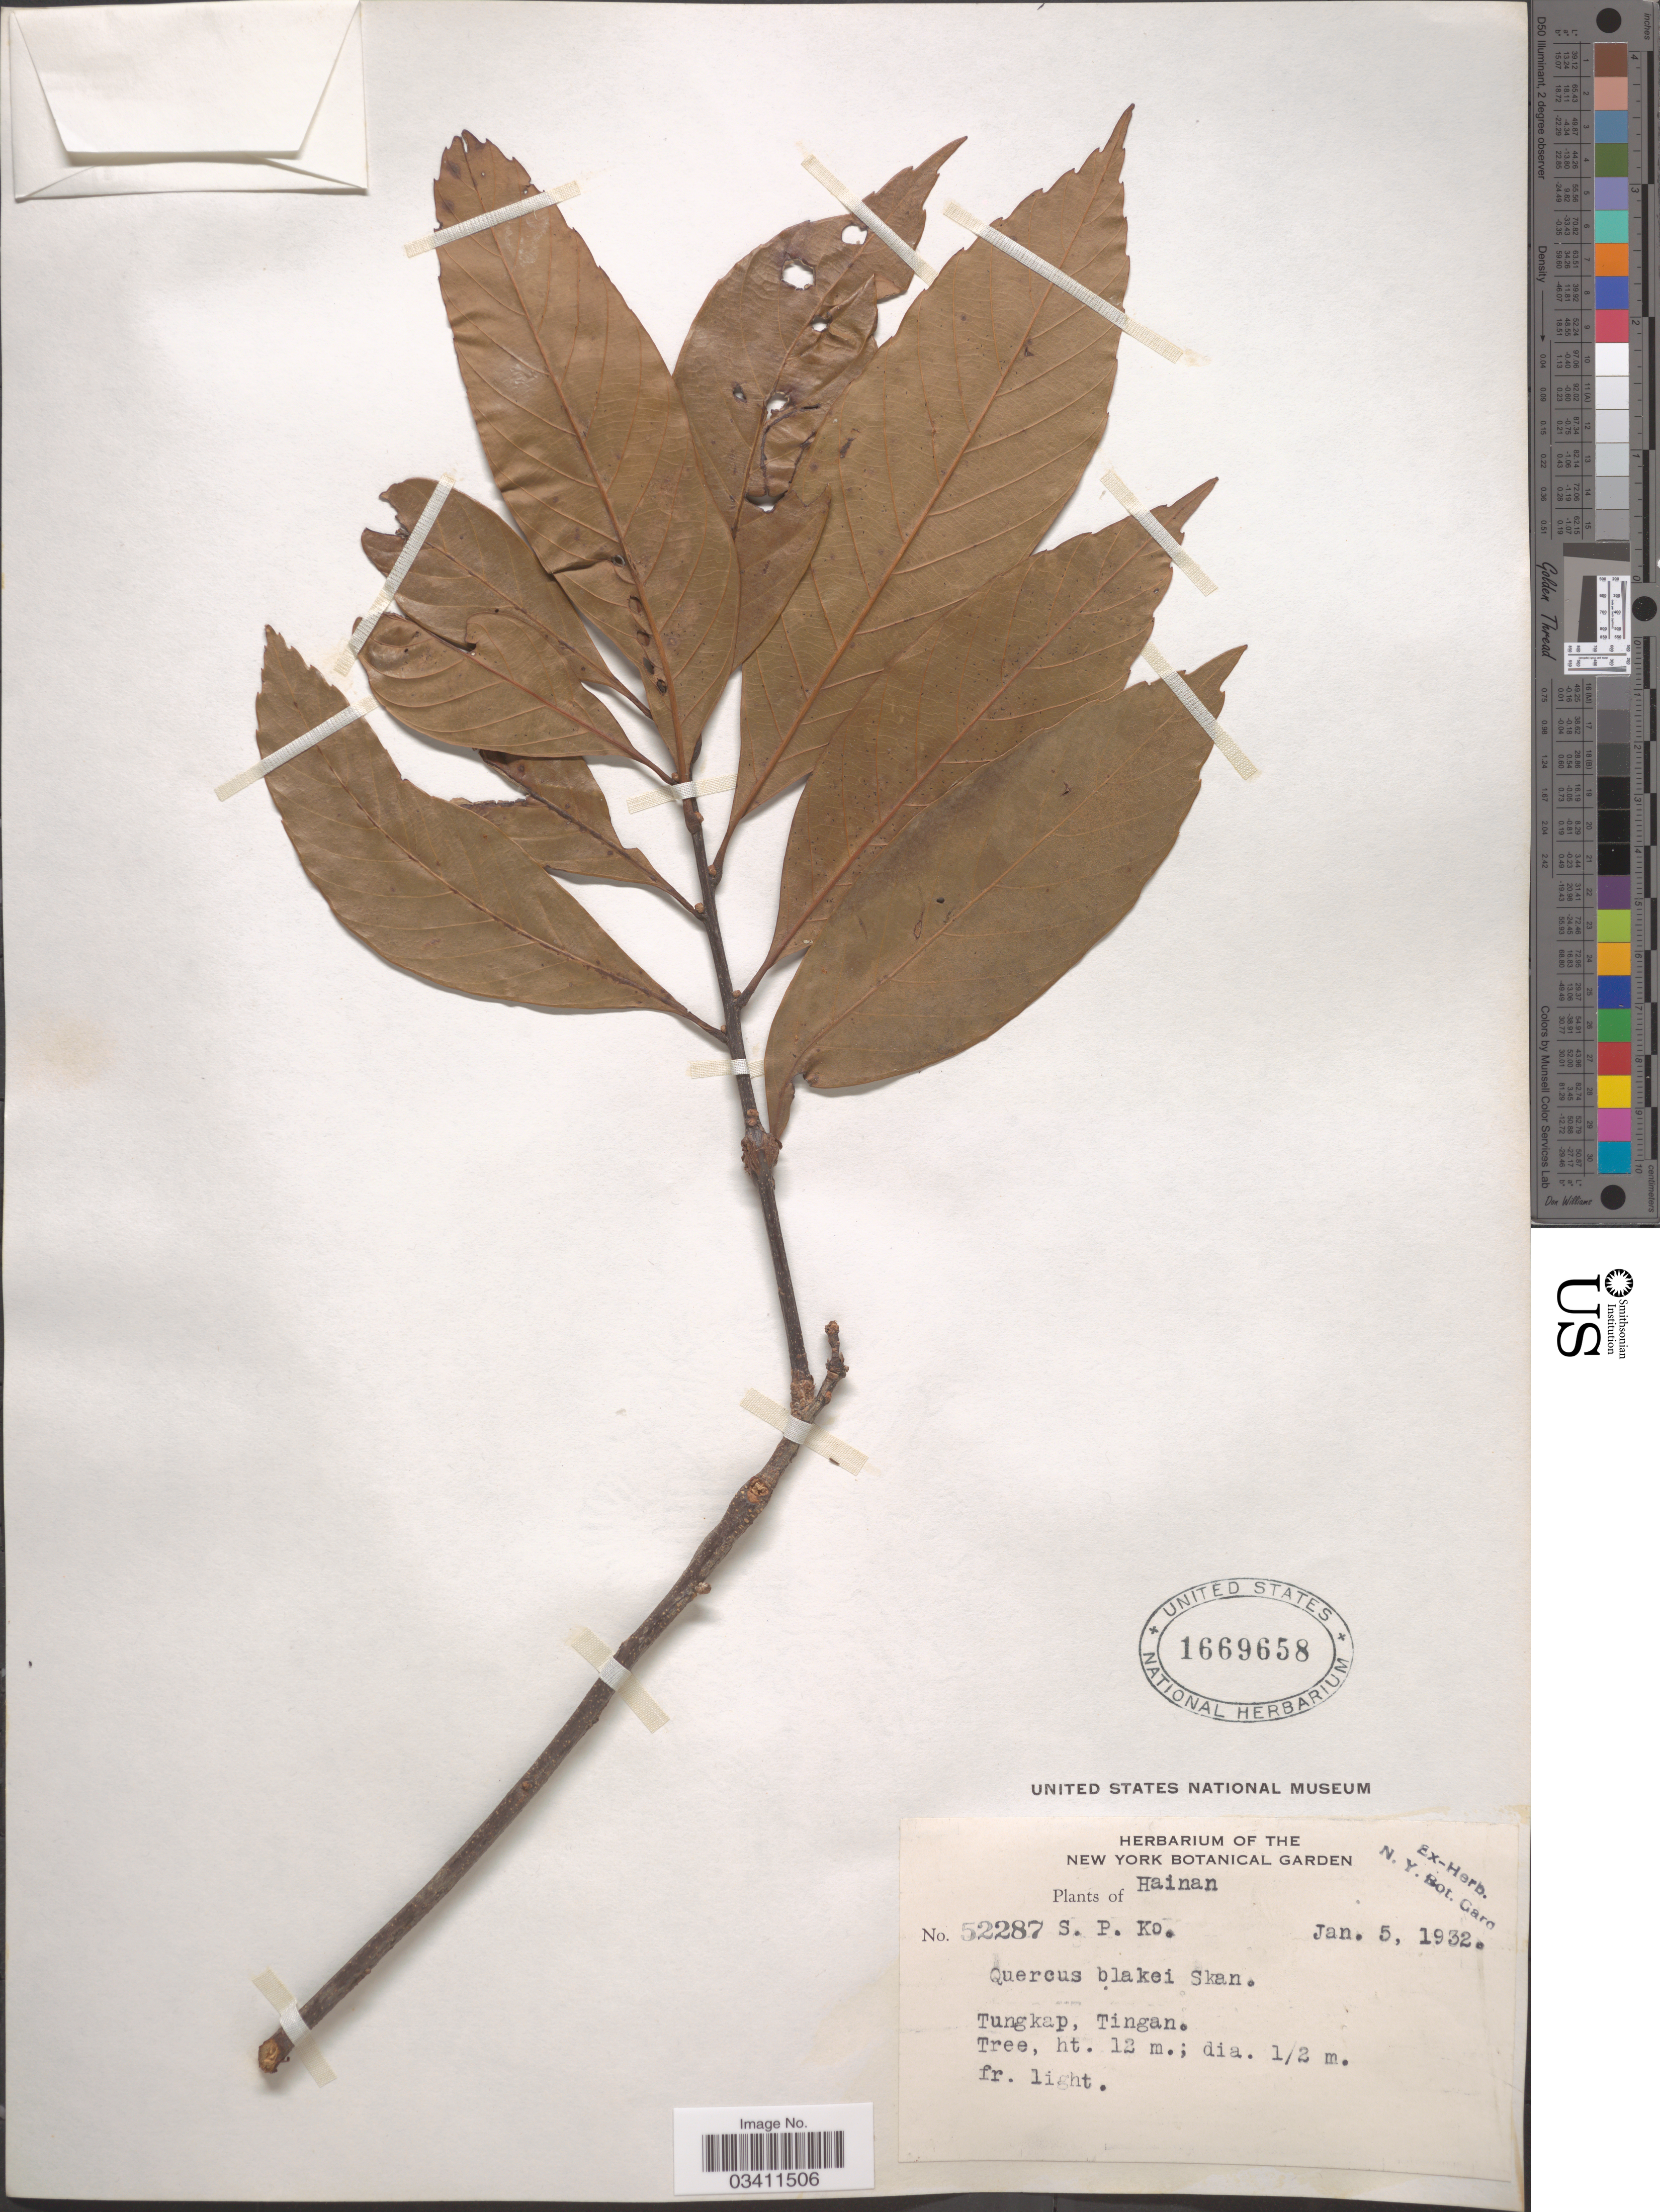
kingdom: Plantae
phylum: Tracheophyta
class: Magnoliopsida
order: Fagales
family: Fagaceae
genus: Quercus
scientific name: Quercus blakei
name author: Skan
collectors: S. P. Ko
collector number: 52287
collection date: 1932-01-05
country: China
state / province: Hainan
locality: Tungkap, Tingan.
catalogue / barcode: US 1669658